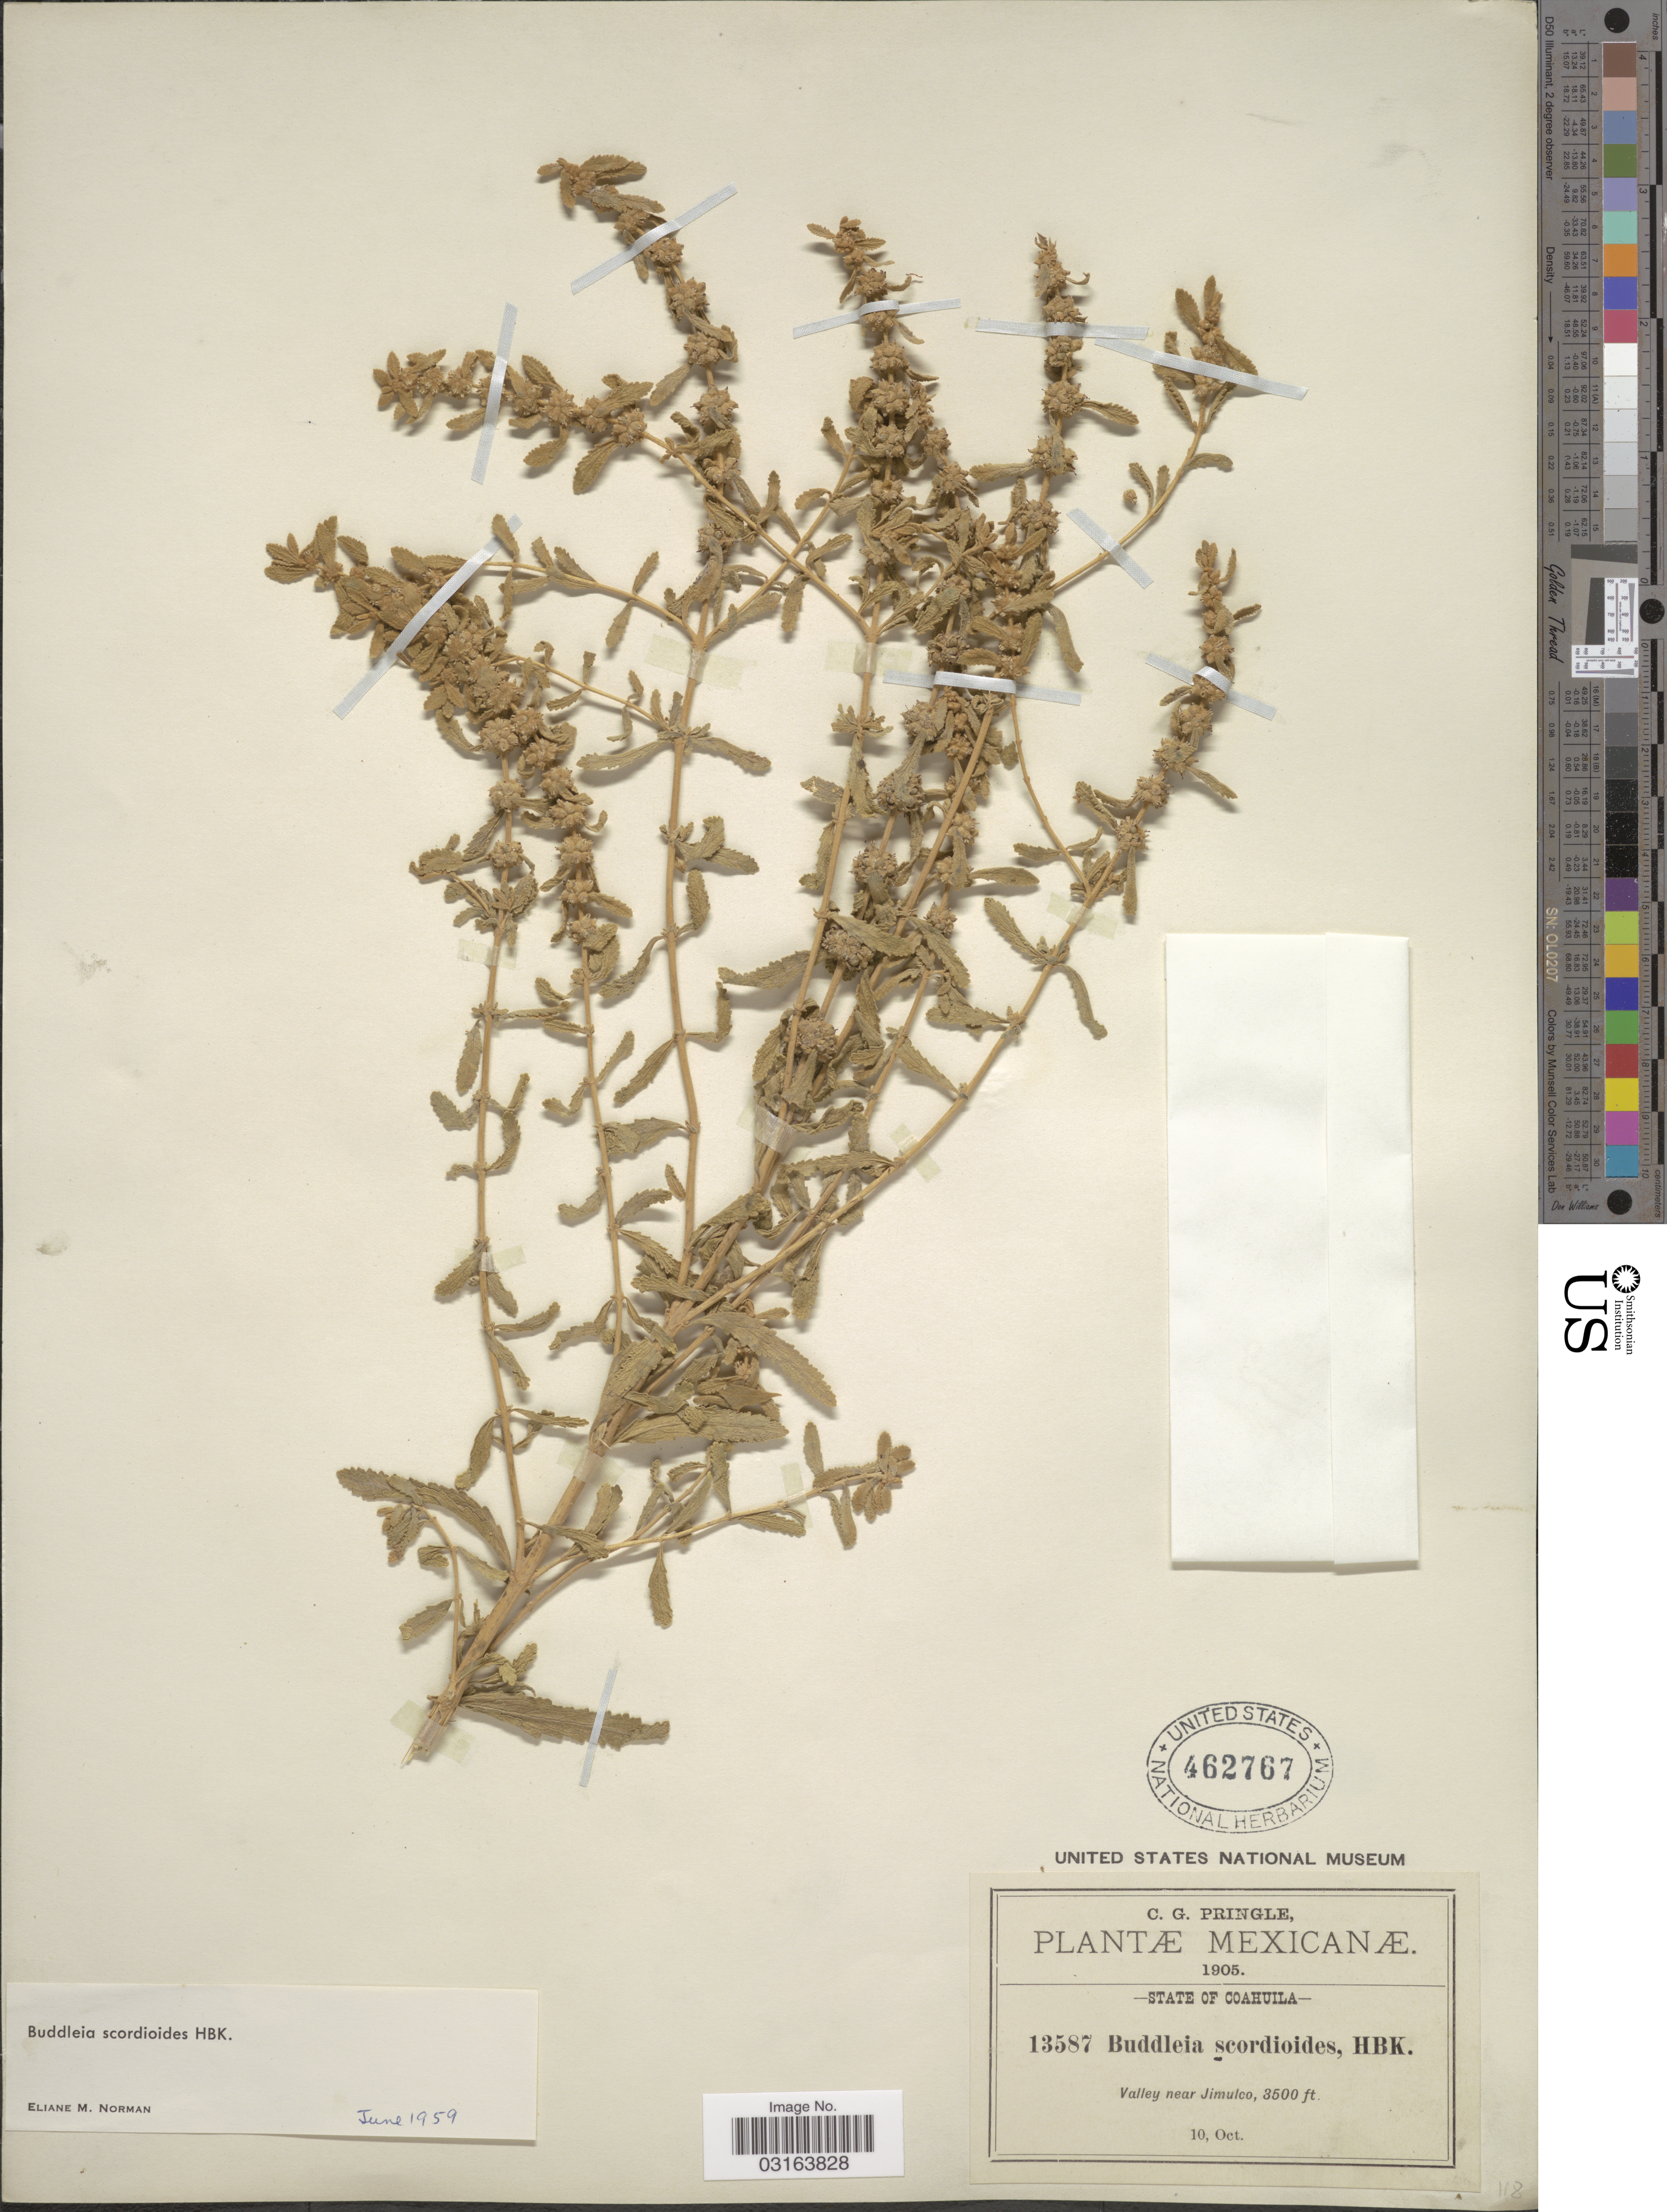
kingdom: Plantae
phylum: Tracheophyta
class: Magnoliopsida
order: Lamiales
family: Scrophulariaceae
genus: Buddleja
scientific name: Buddleja scordioides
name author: Kunth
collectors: C. G. Pringle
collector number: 13587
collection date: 1905-10-10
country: Mexico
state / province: Coahuila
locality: Valley near Jimulco.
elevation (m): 1067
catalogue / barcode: US 462767